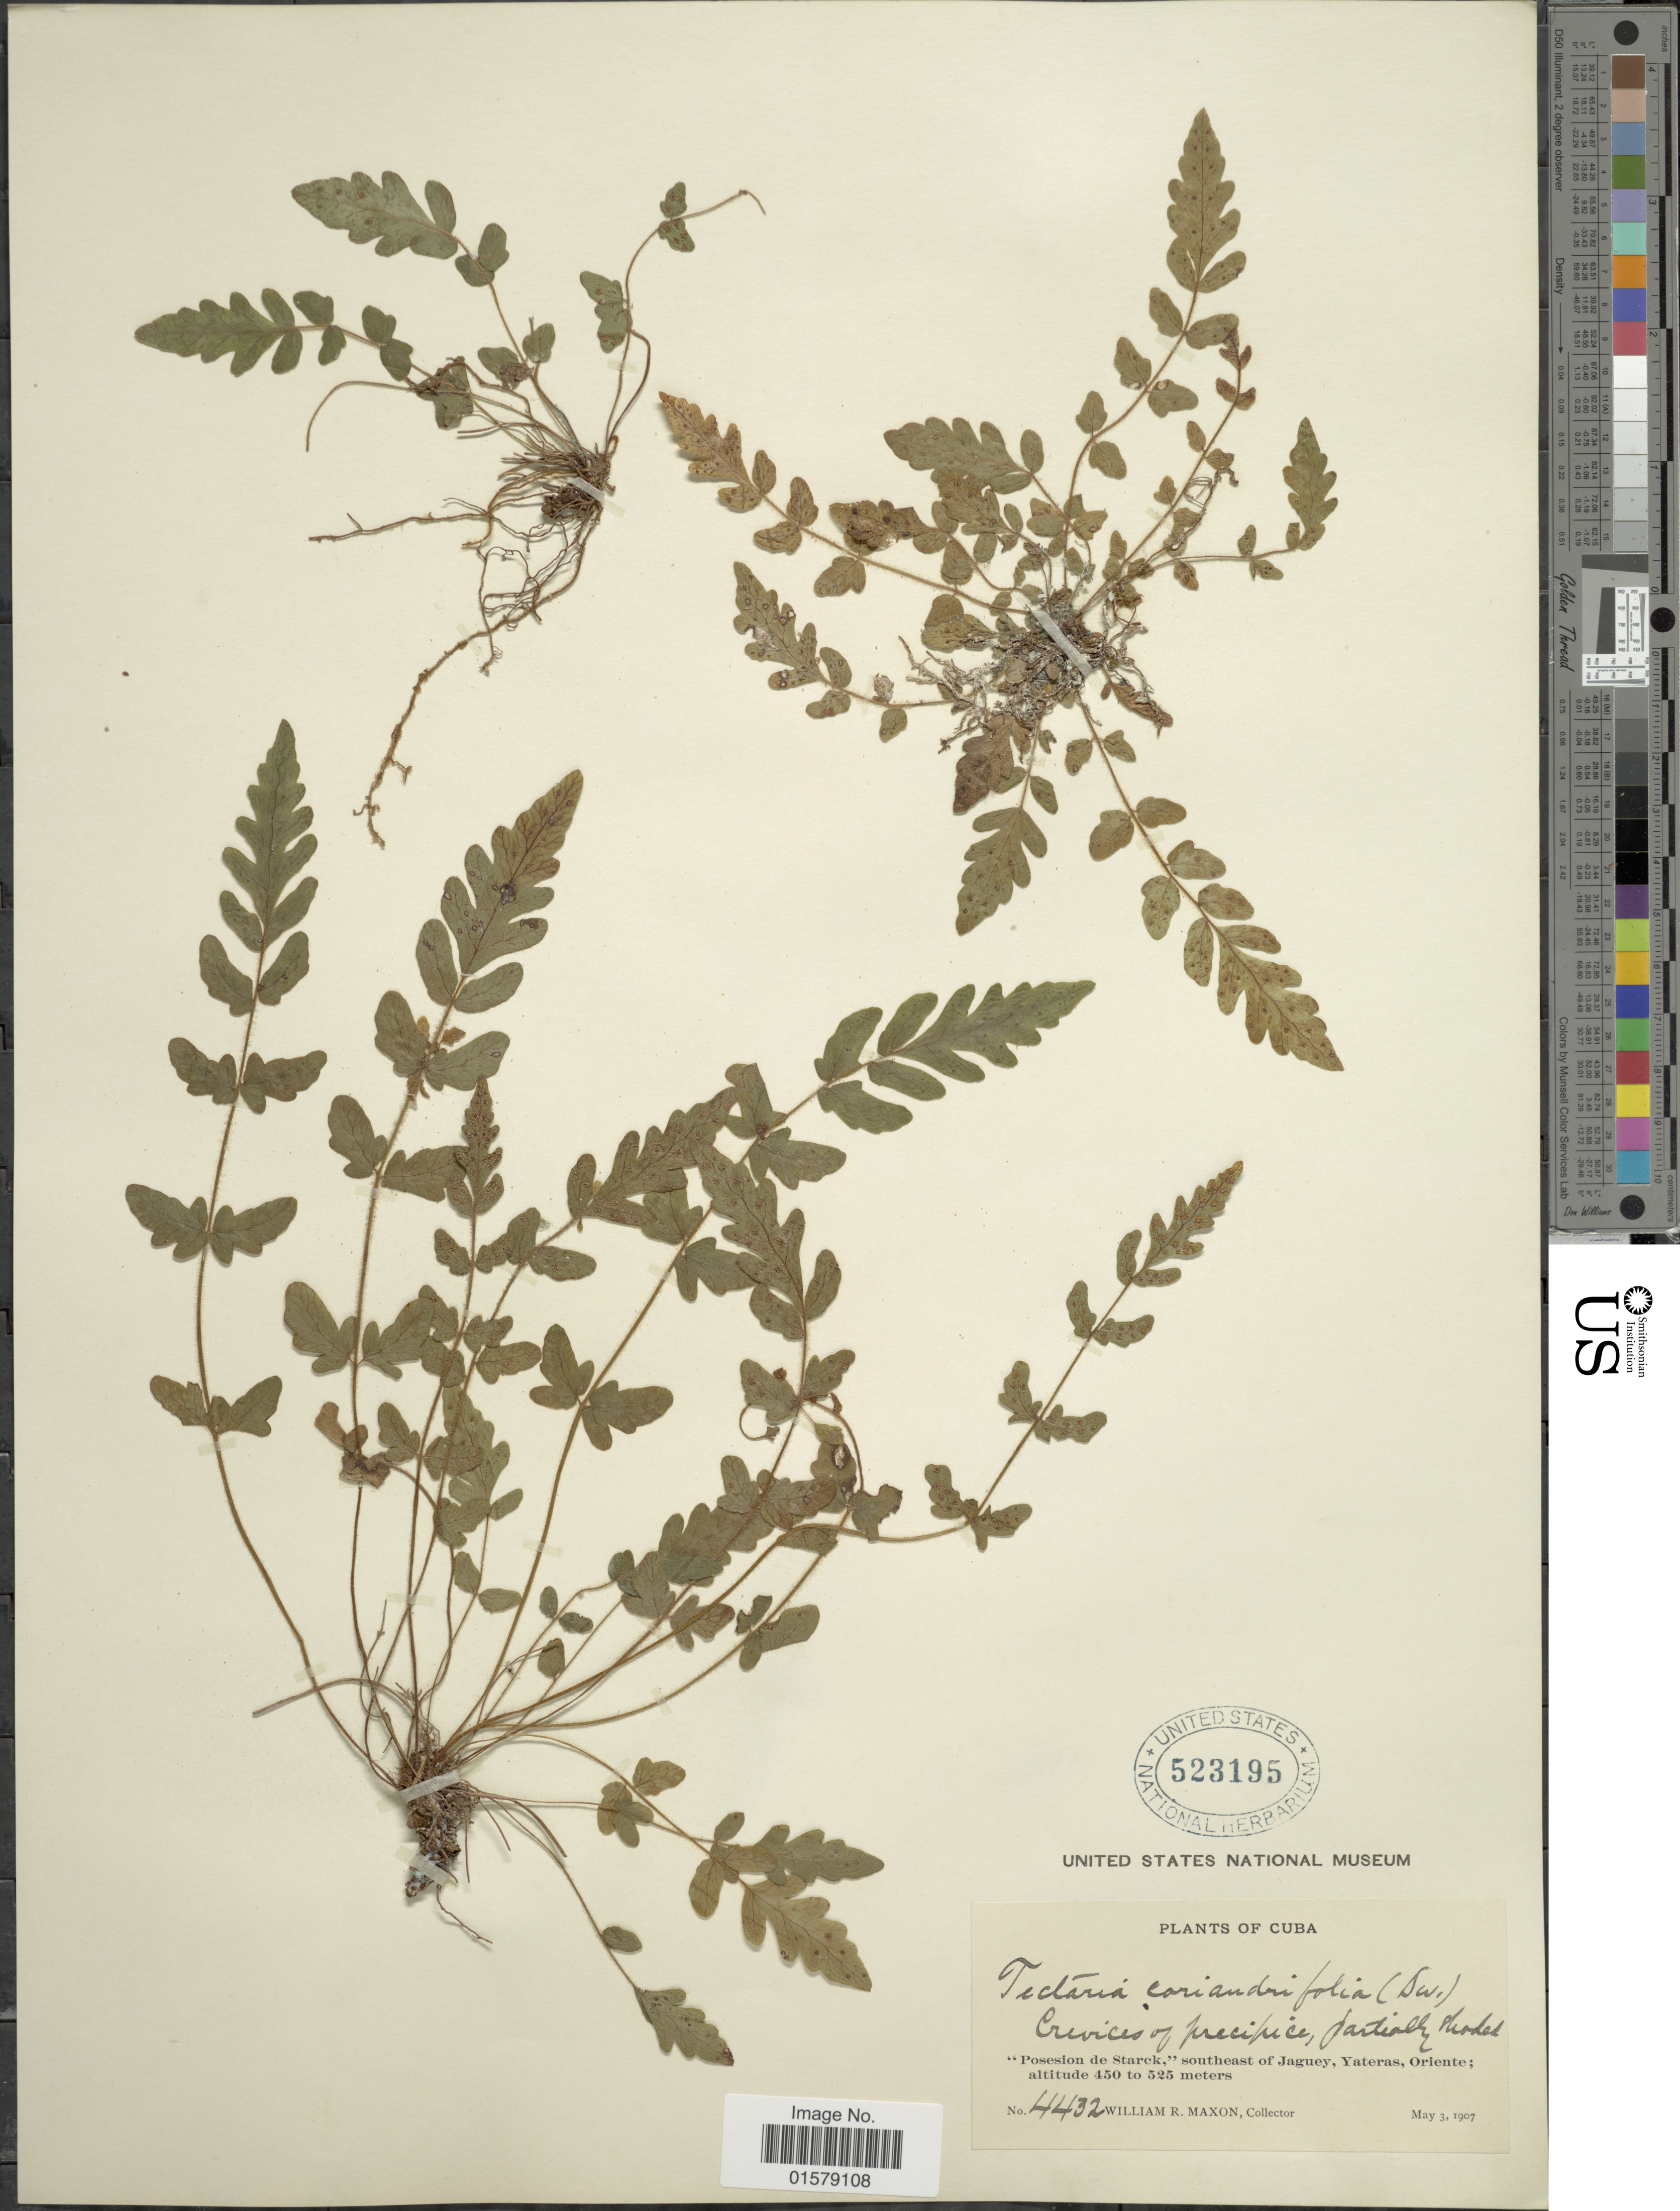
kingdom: Plantae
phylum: Tracheophyta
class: Polypodiopsida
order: Polypodiales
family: Tectariaceae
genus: Tectaria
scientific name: Tectaria coriandrifolia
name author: Underw.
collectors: W. R. Maxon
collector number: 4432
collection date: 1907-05-03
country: Cuba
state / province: Oriente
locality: Posesion de Starck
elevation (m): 450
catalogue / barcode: US 523195